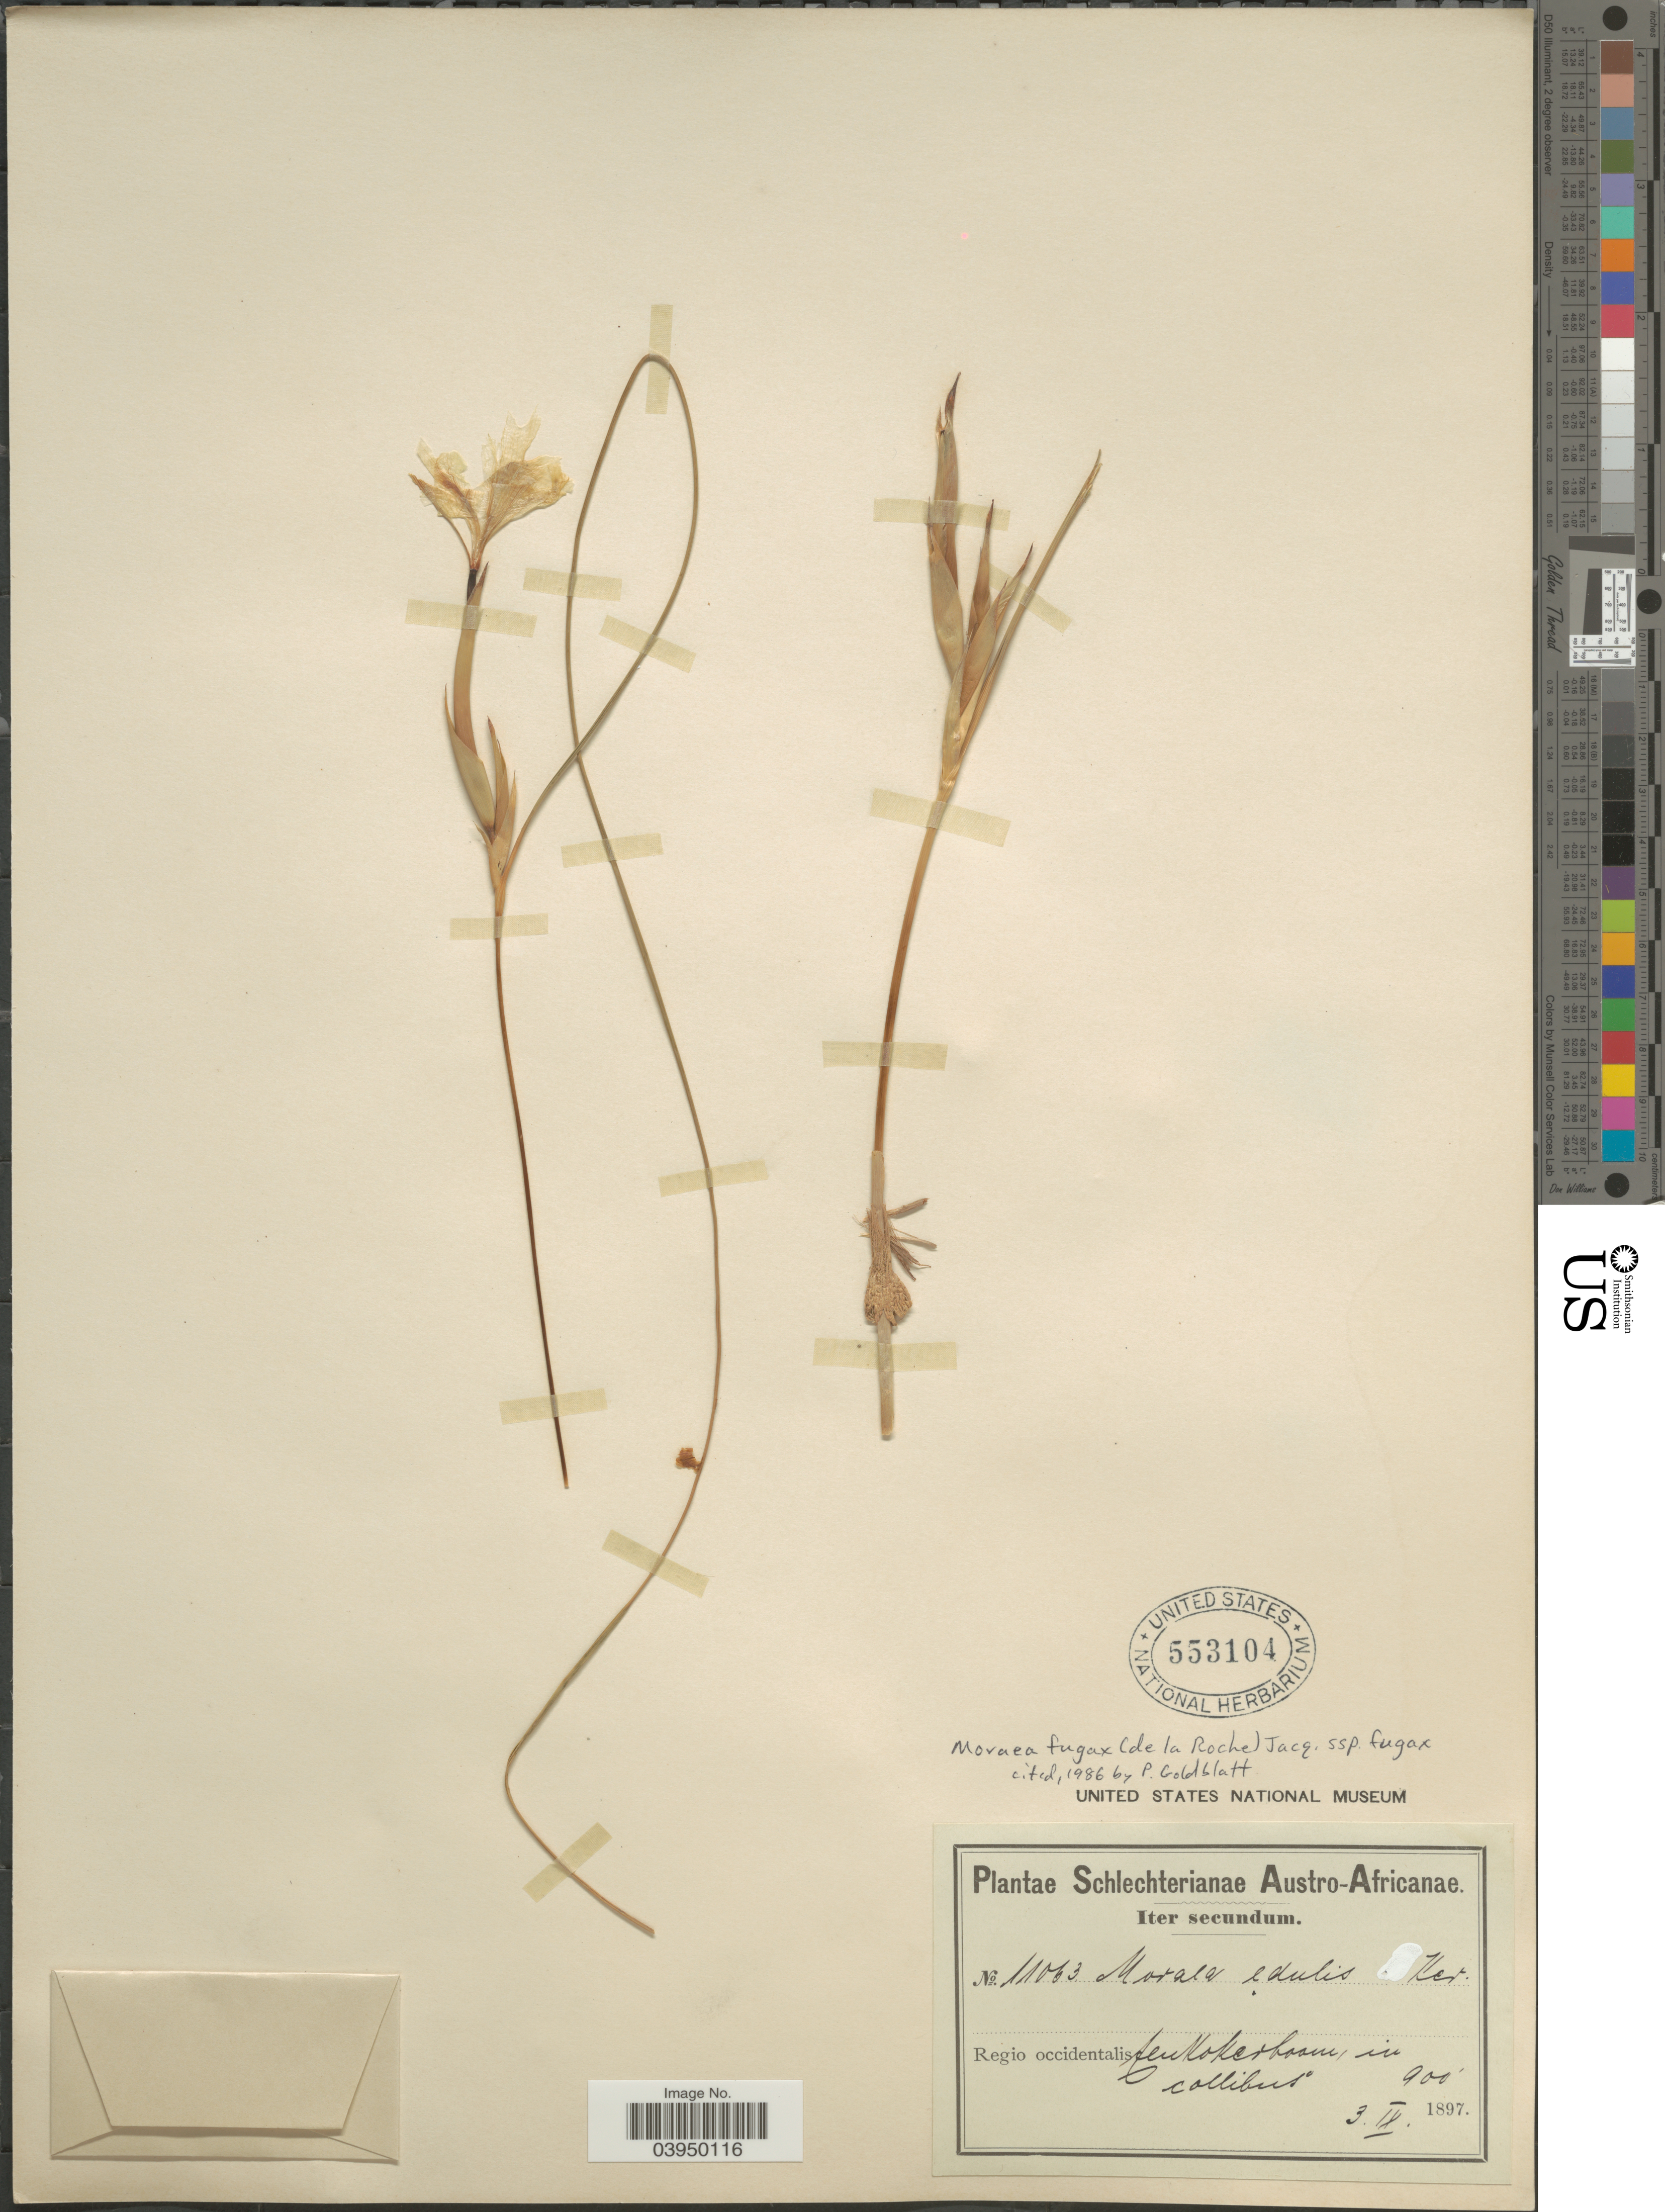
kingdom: Plantae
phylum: Tracheophyta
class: Liliopsida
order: Asparagales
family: Iridaceae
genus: Moraea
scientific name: Moraea fugax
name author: (D. Delaroche) Jacq.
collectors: Schlechter, --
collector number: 11063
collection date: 1897-09-03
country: South Africa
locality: Austro-Africanae. Regio occidentalis Eenkokerboom in collibus.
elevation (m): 274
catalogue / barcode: US 553104